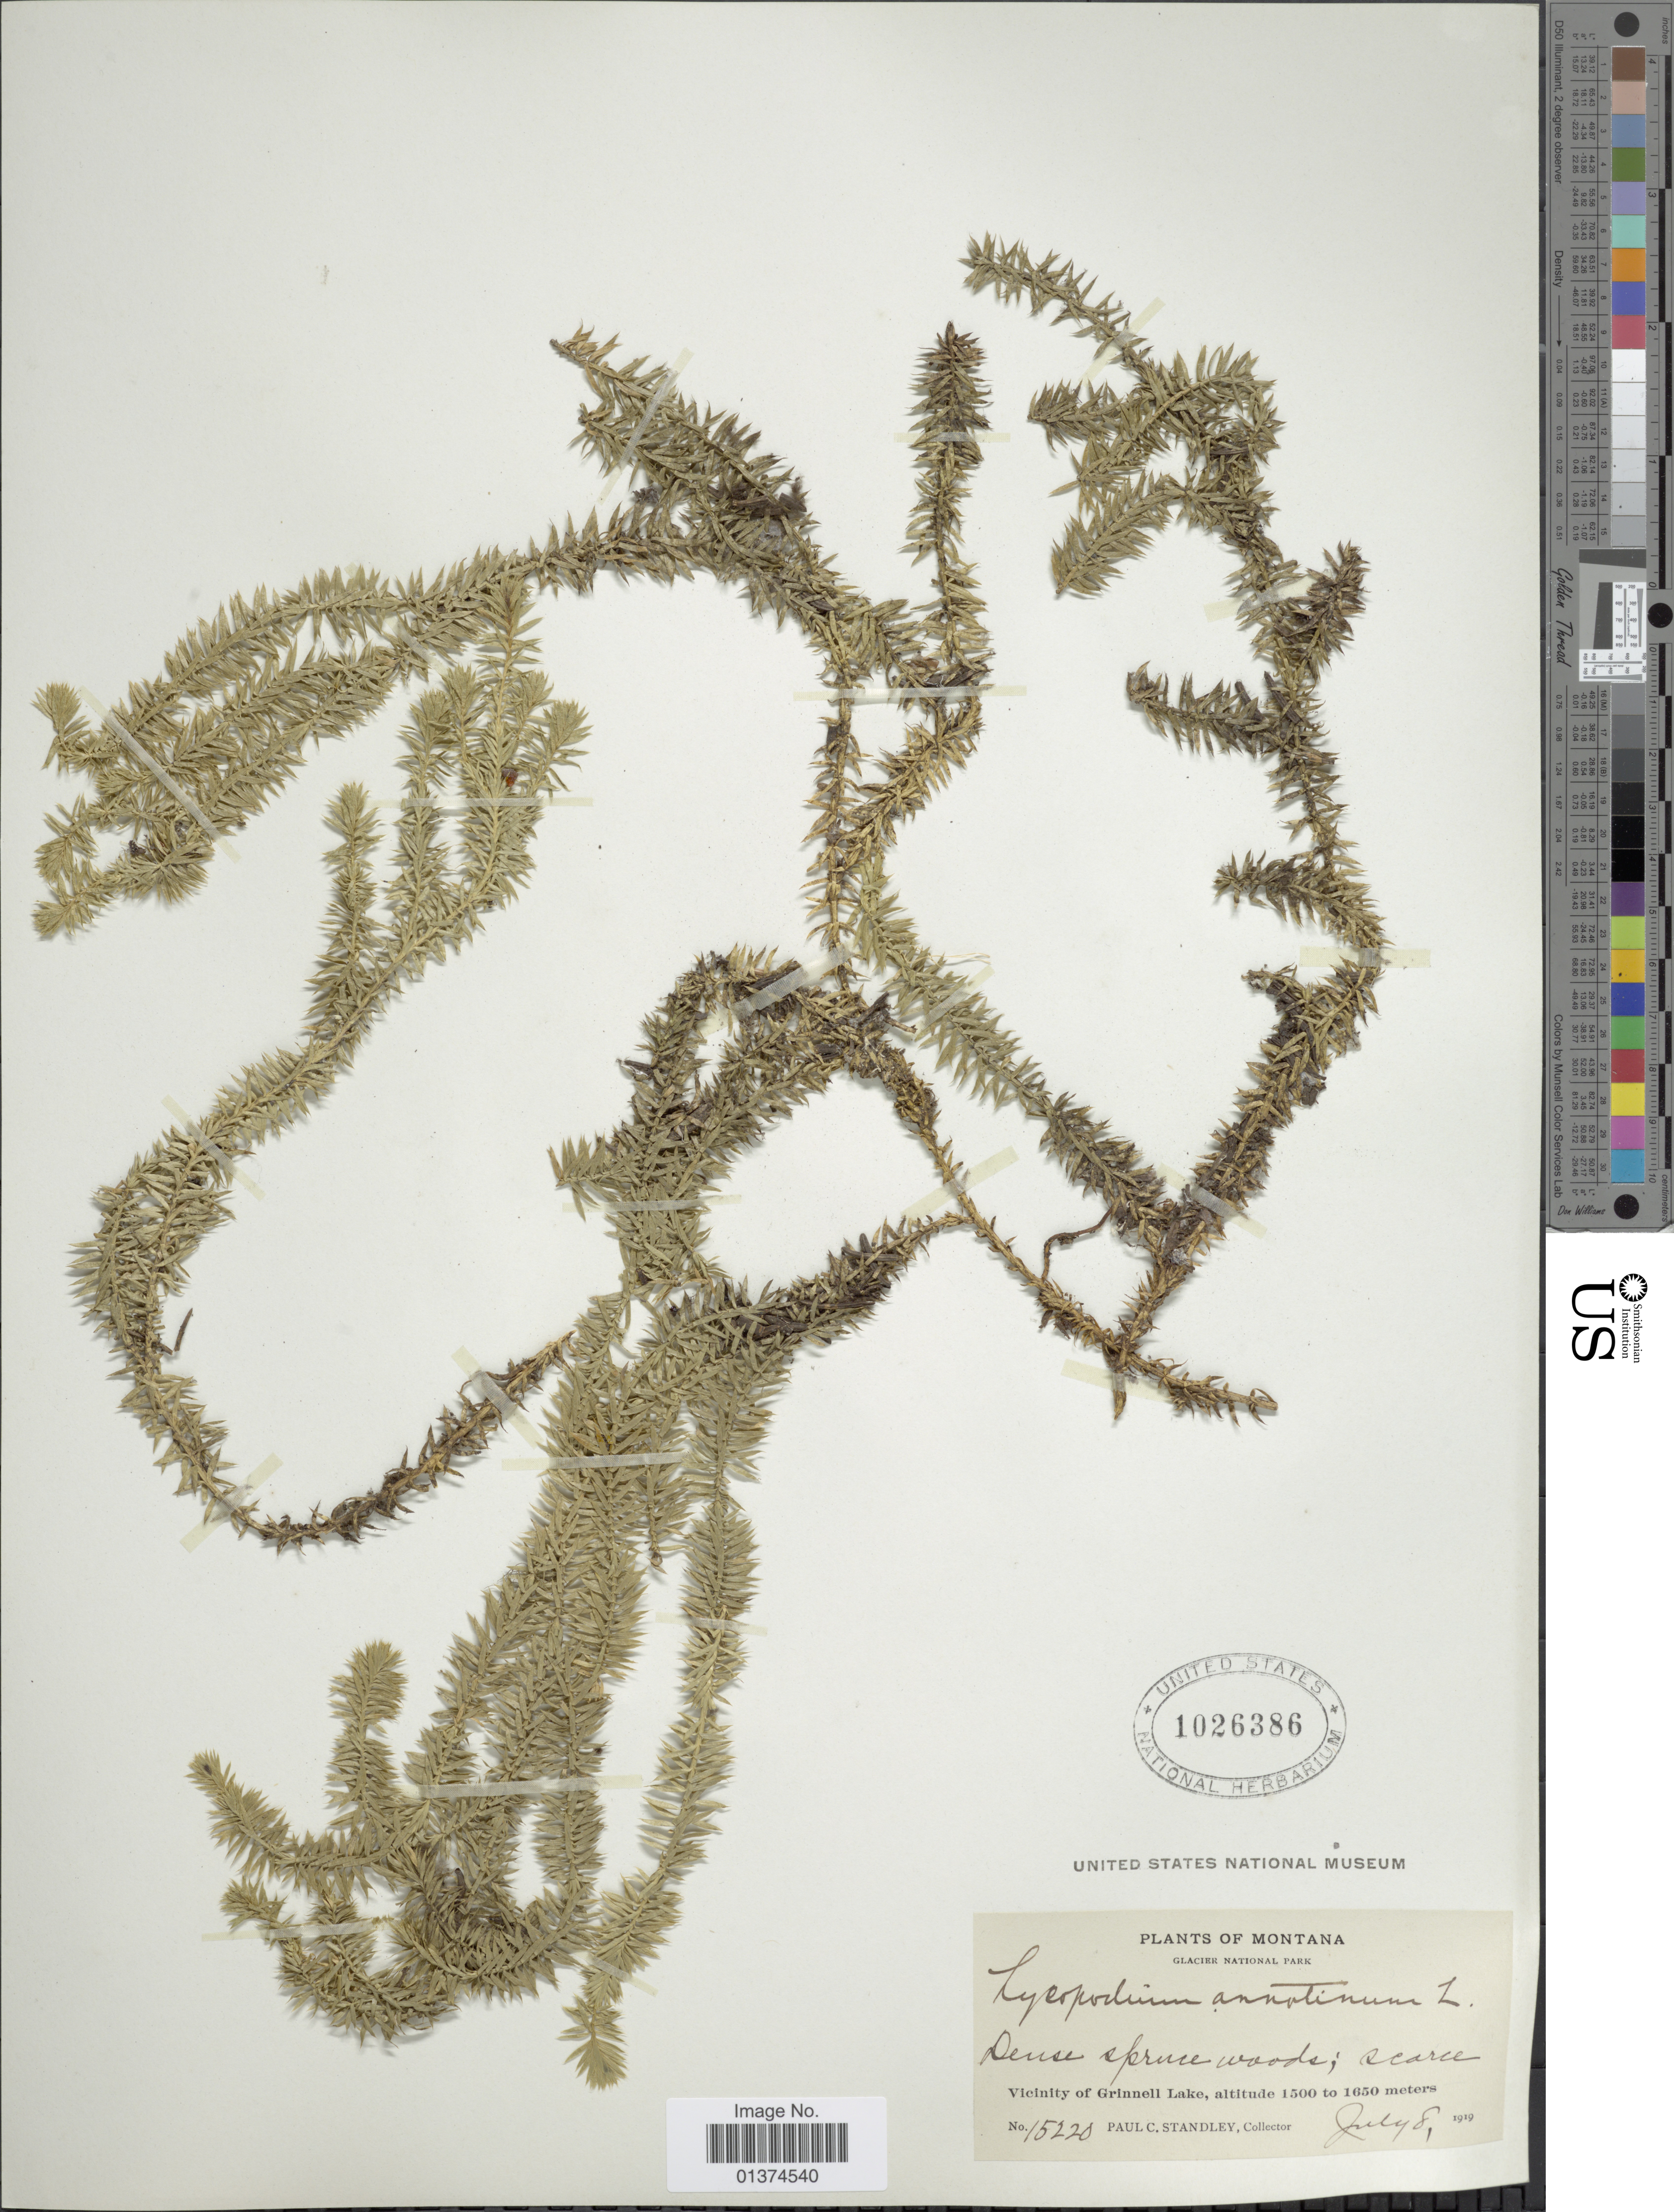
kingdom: Plantae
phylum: Tracheophyta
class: Lycopodiopsida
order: Lycopodiales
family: Lycopodiaceae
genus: Spinulum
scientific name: Spinulum annotinum subsp. annotinum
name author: (L.) A. Haines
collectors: P. C. Standley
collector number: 15220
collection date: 1919-07-08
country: United States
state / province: Montana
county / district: Glacier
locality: Glacier National Park, Vicinity of Grinnell Lake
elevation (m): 1500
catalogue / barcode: US 1026386